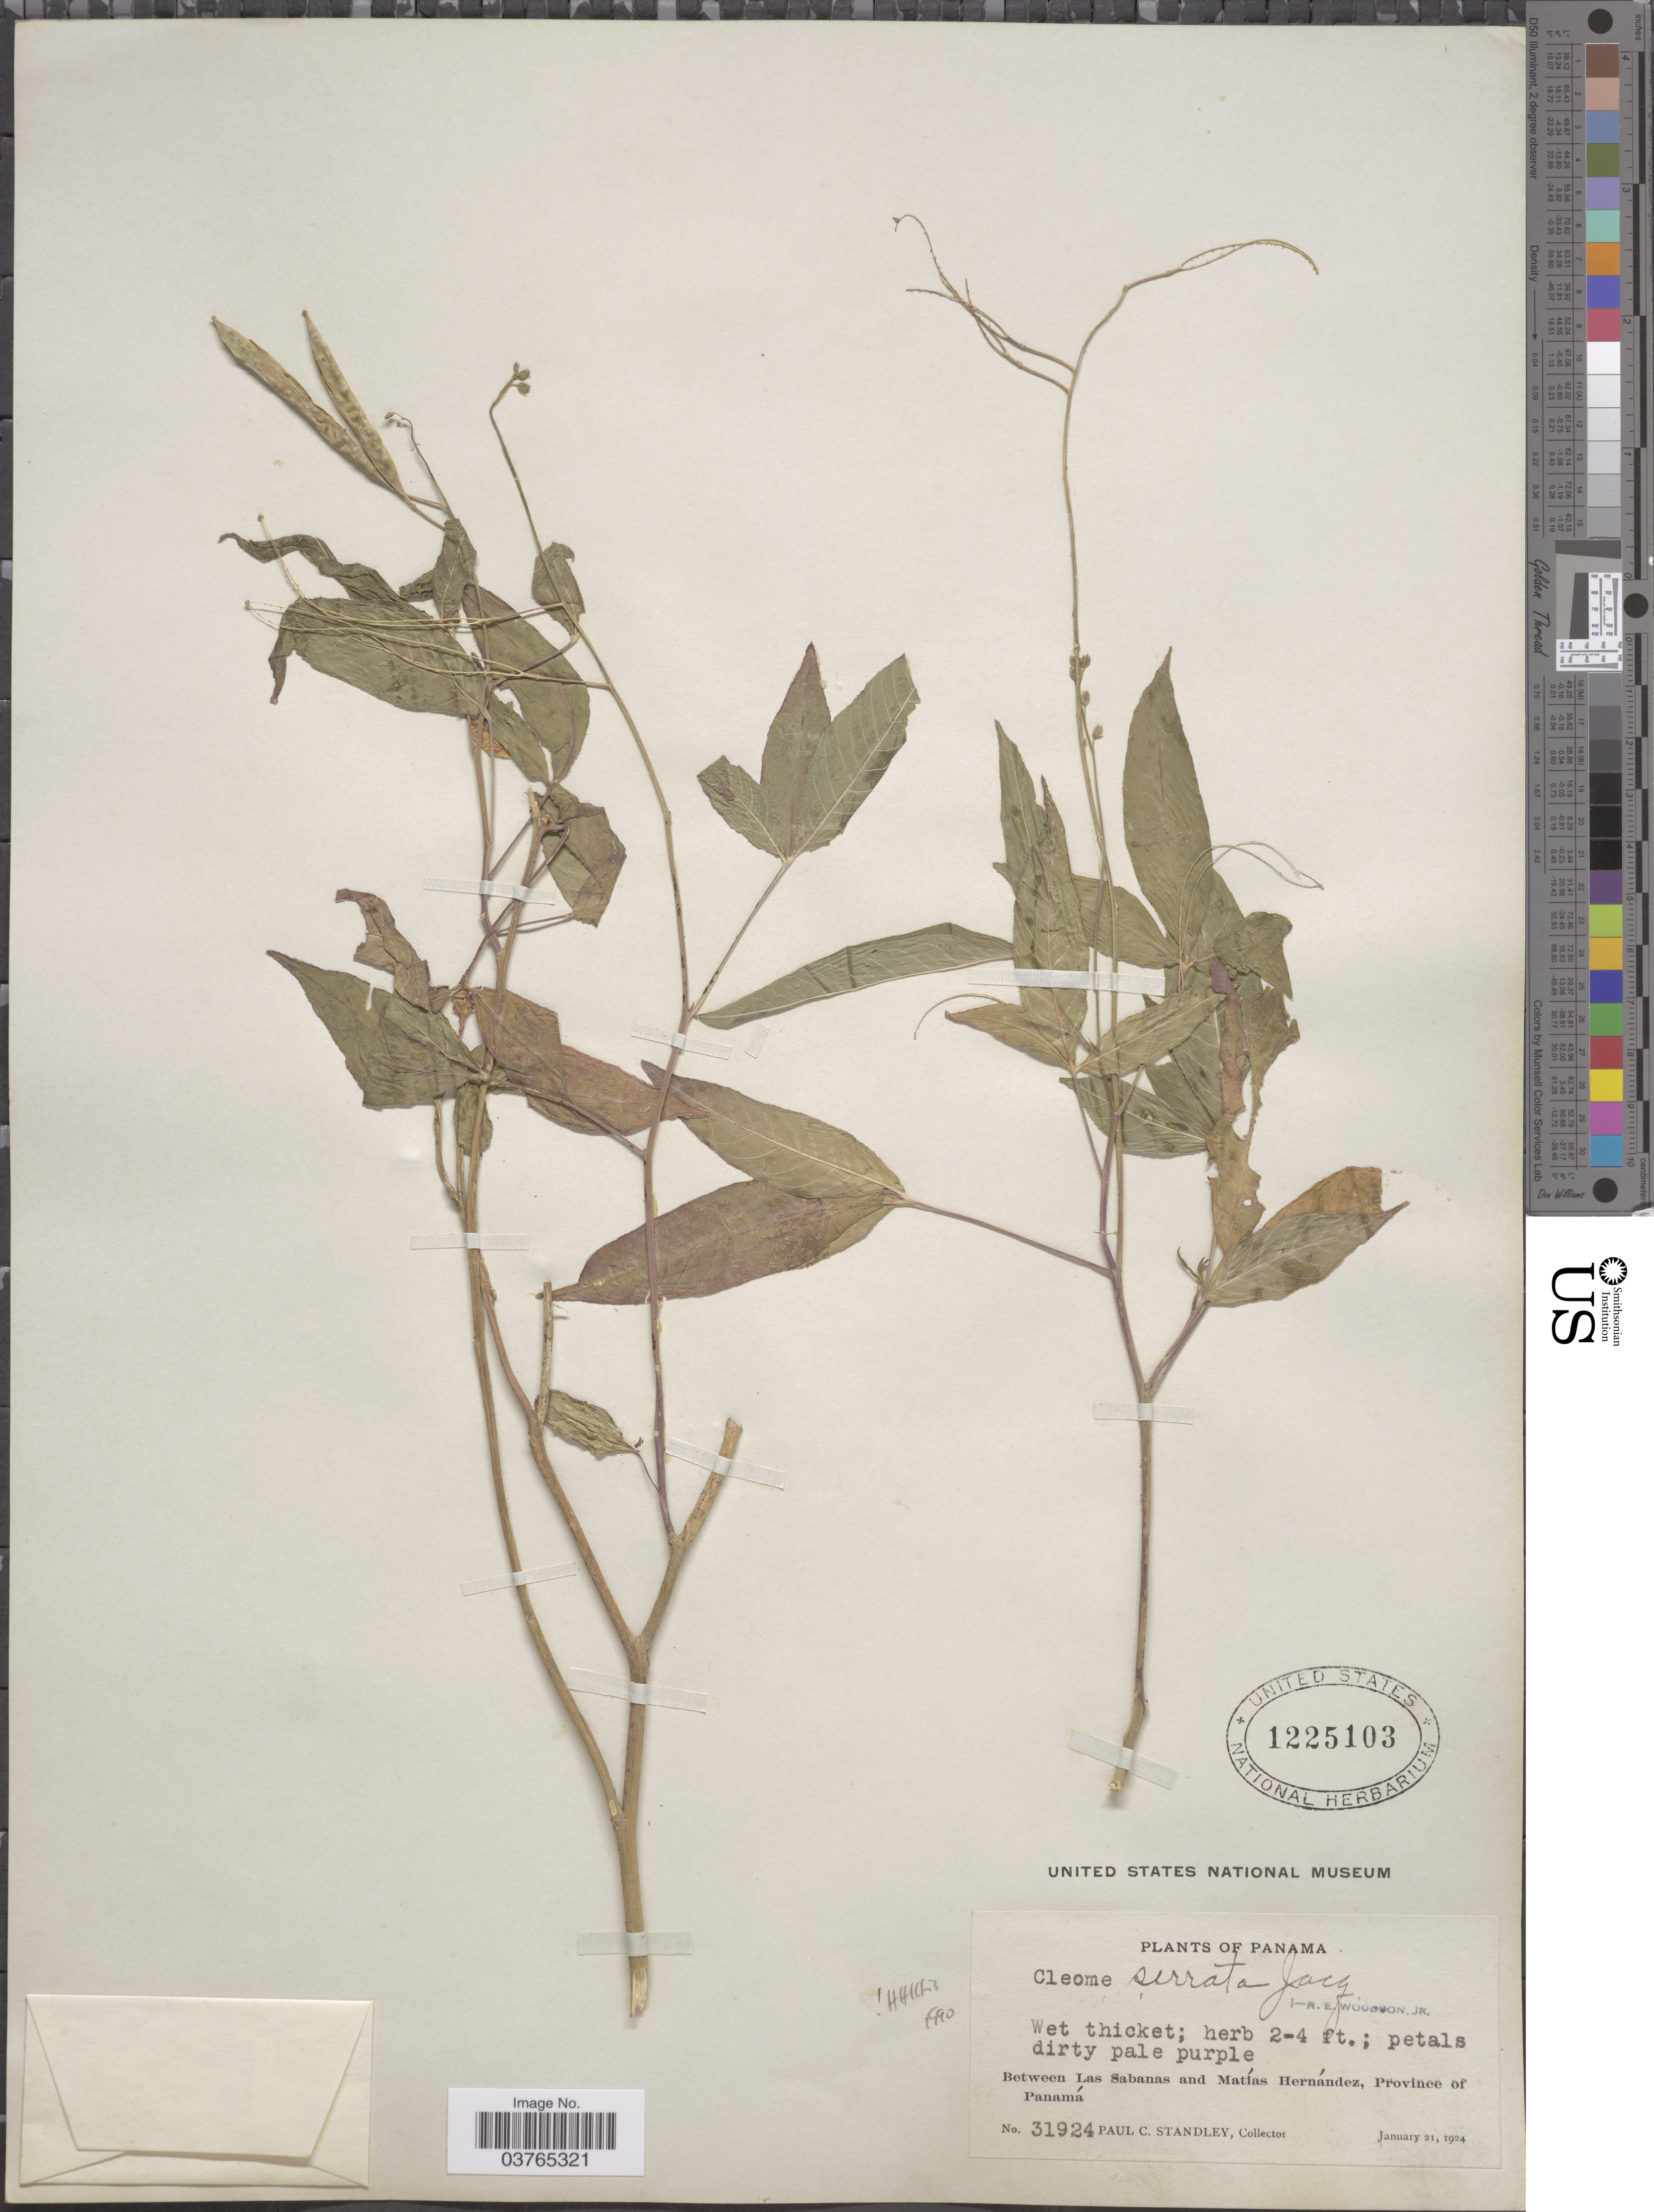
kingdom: Plantae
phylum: Tracheophyta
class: Magnoliopsida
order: Brassicales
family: Cleomaceae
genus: Cleoserrata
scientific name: Cleoserrata serrata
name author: (Jacq.) Iltis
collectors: P. C. Standley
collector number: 31924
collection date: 1924-01-21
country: Panama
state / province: Panamá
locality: Between Las Sabanas and Matías Hernández, Province of Panamá.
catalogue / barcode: US 1225103